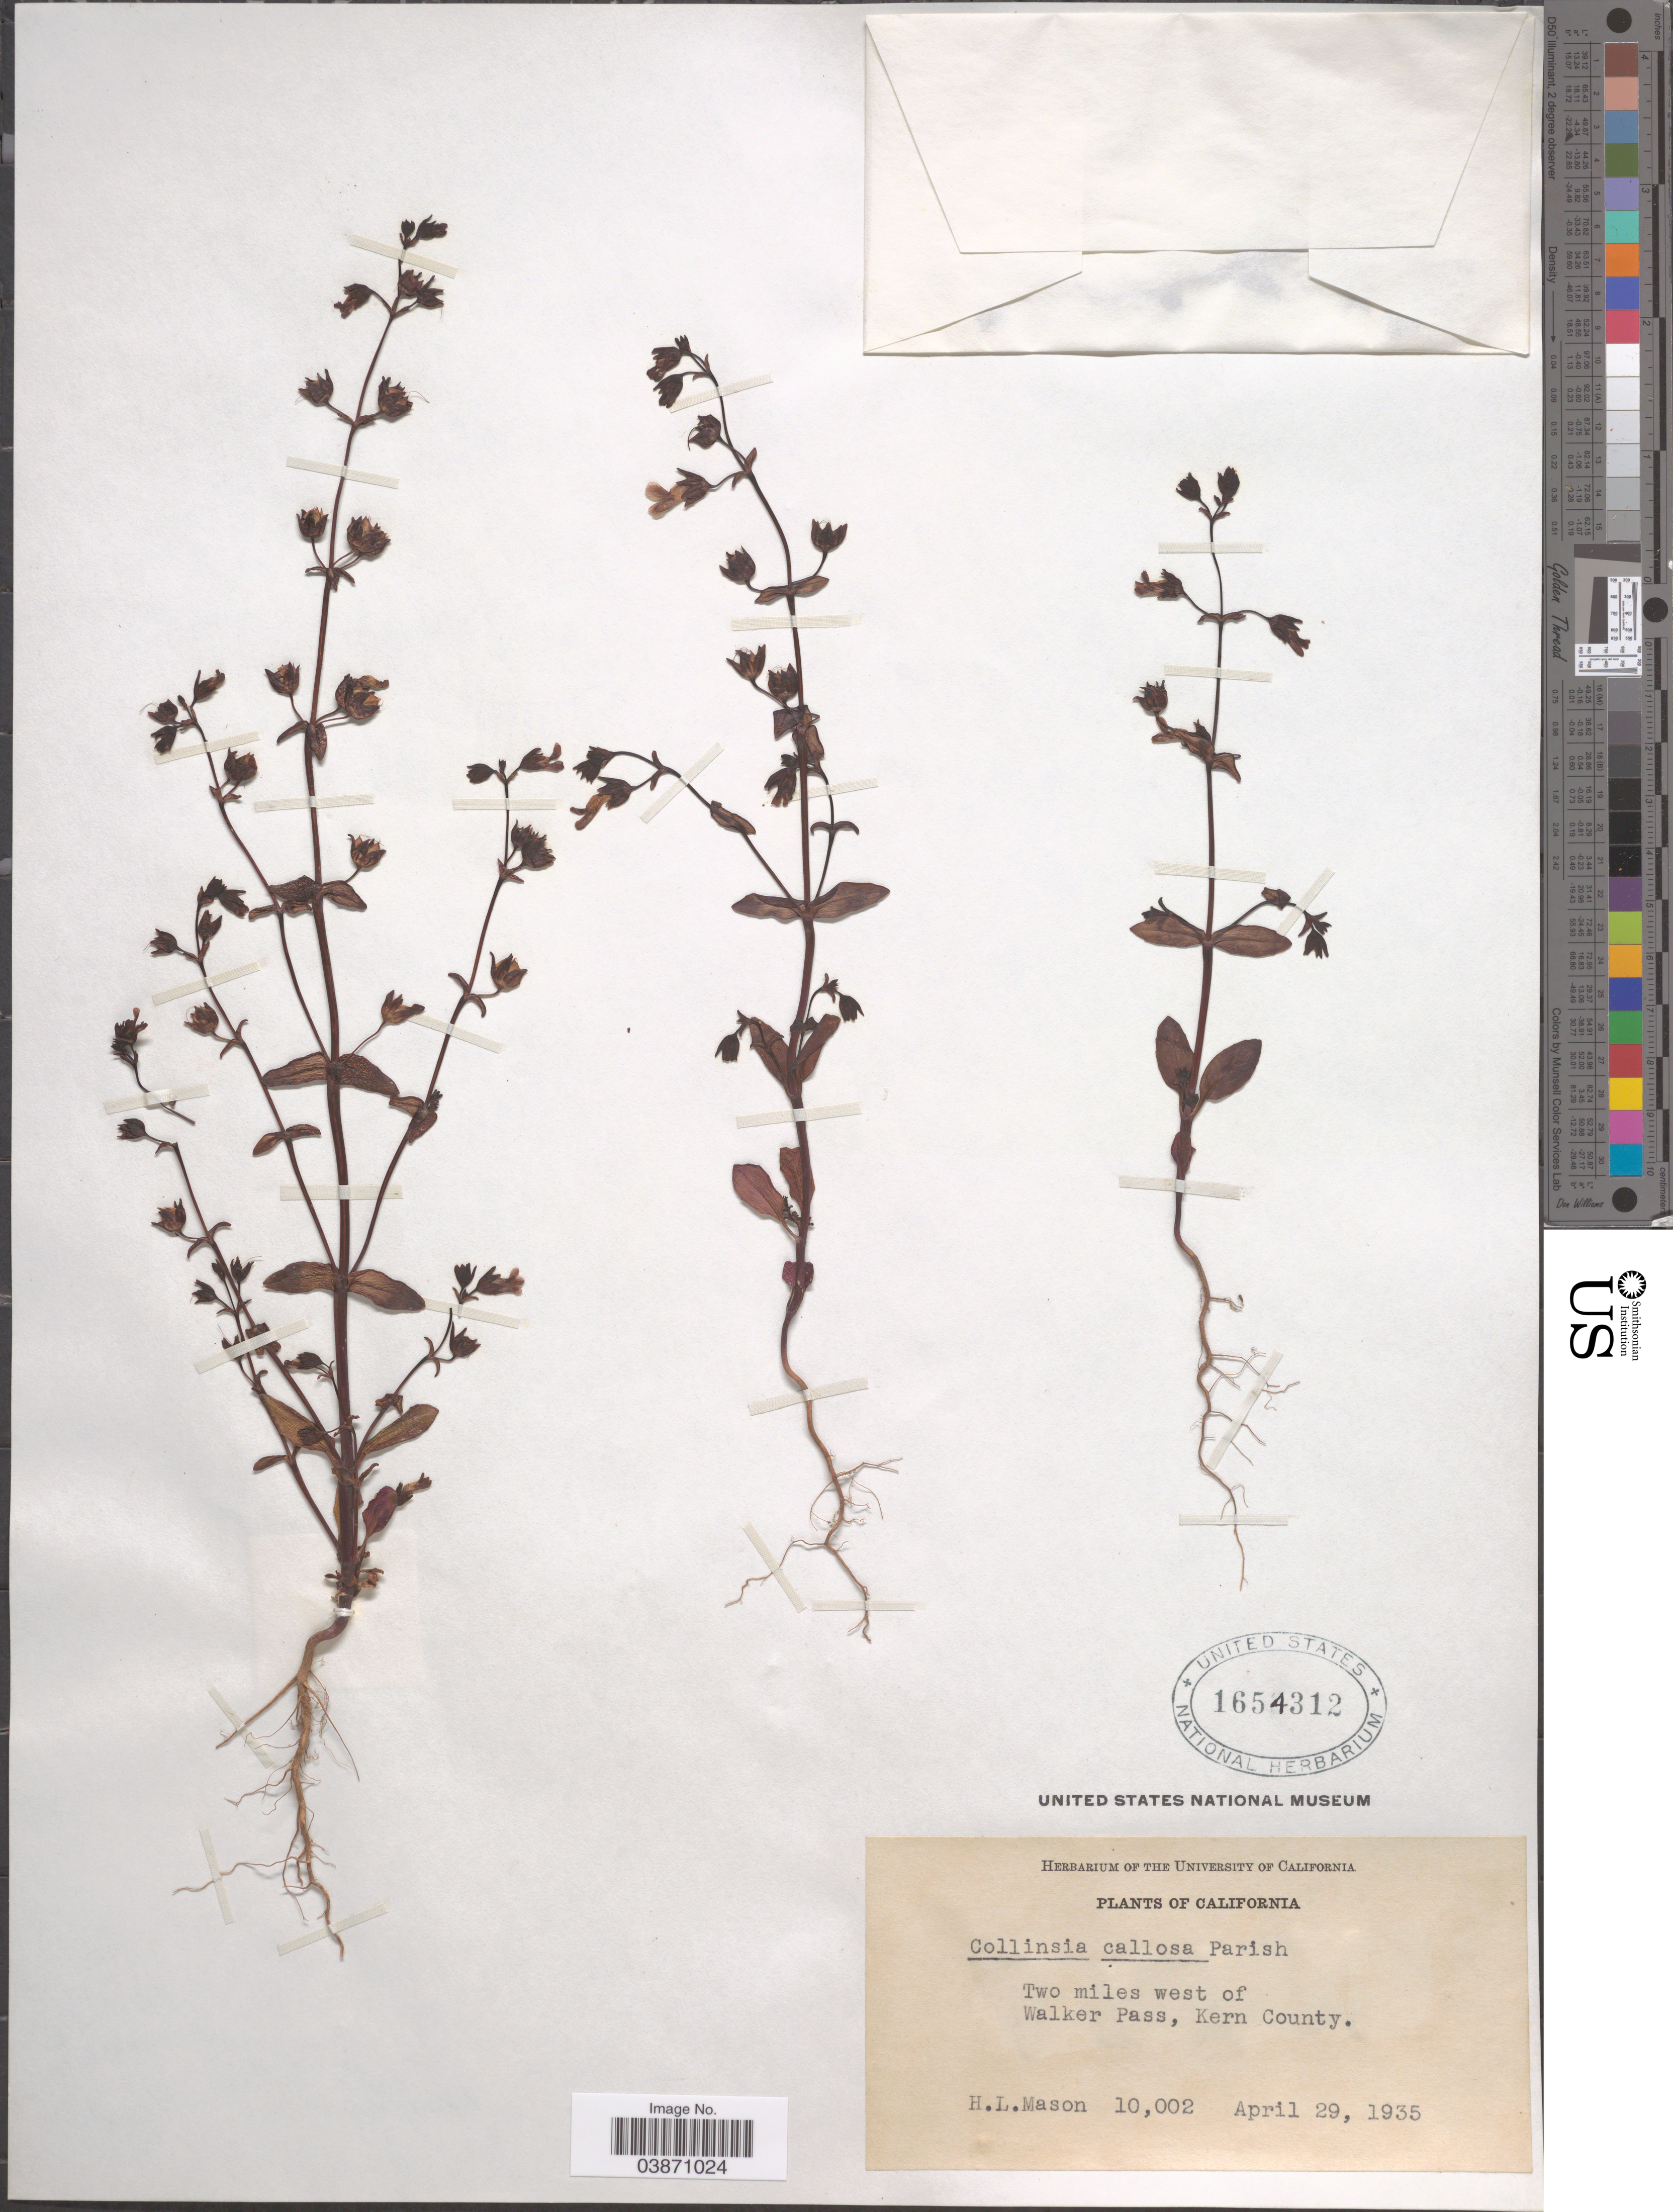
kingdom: Plantae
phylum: Tracheophyta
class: Magnoliopsida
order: Lamiales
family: Plantaginaceae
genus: Collinsia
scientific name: Collinsia callosa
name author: Parish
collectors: H. L. Mason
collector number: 10002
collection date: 1935-04-29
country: United States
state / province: California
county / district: Kern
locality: Two miles west of Walker Pass, Kern County.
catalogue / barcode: US 1654312